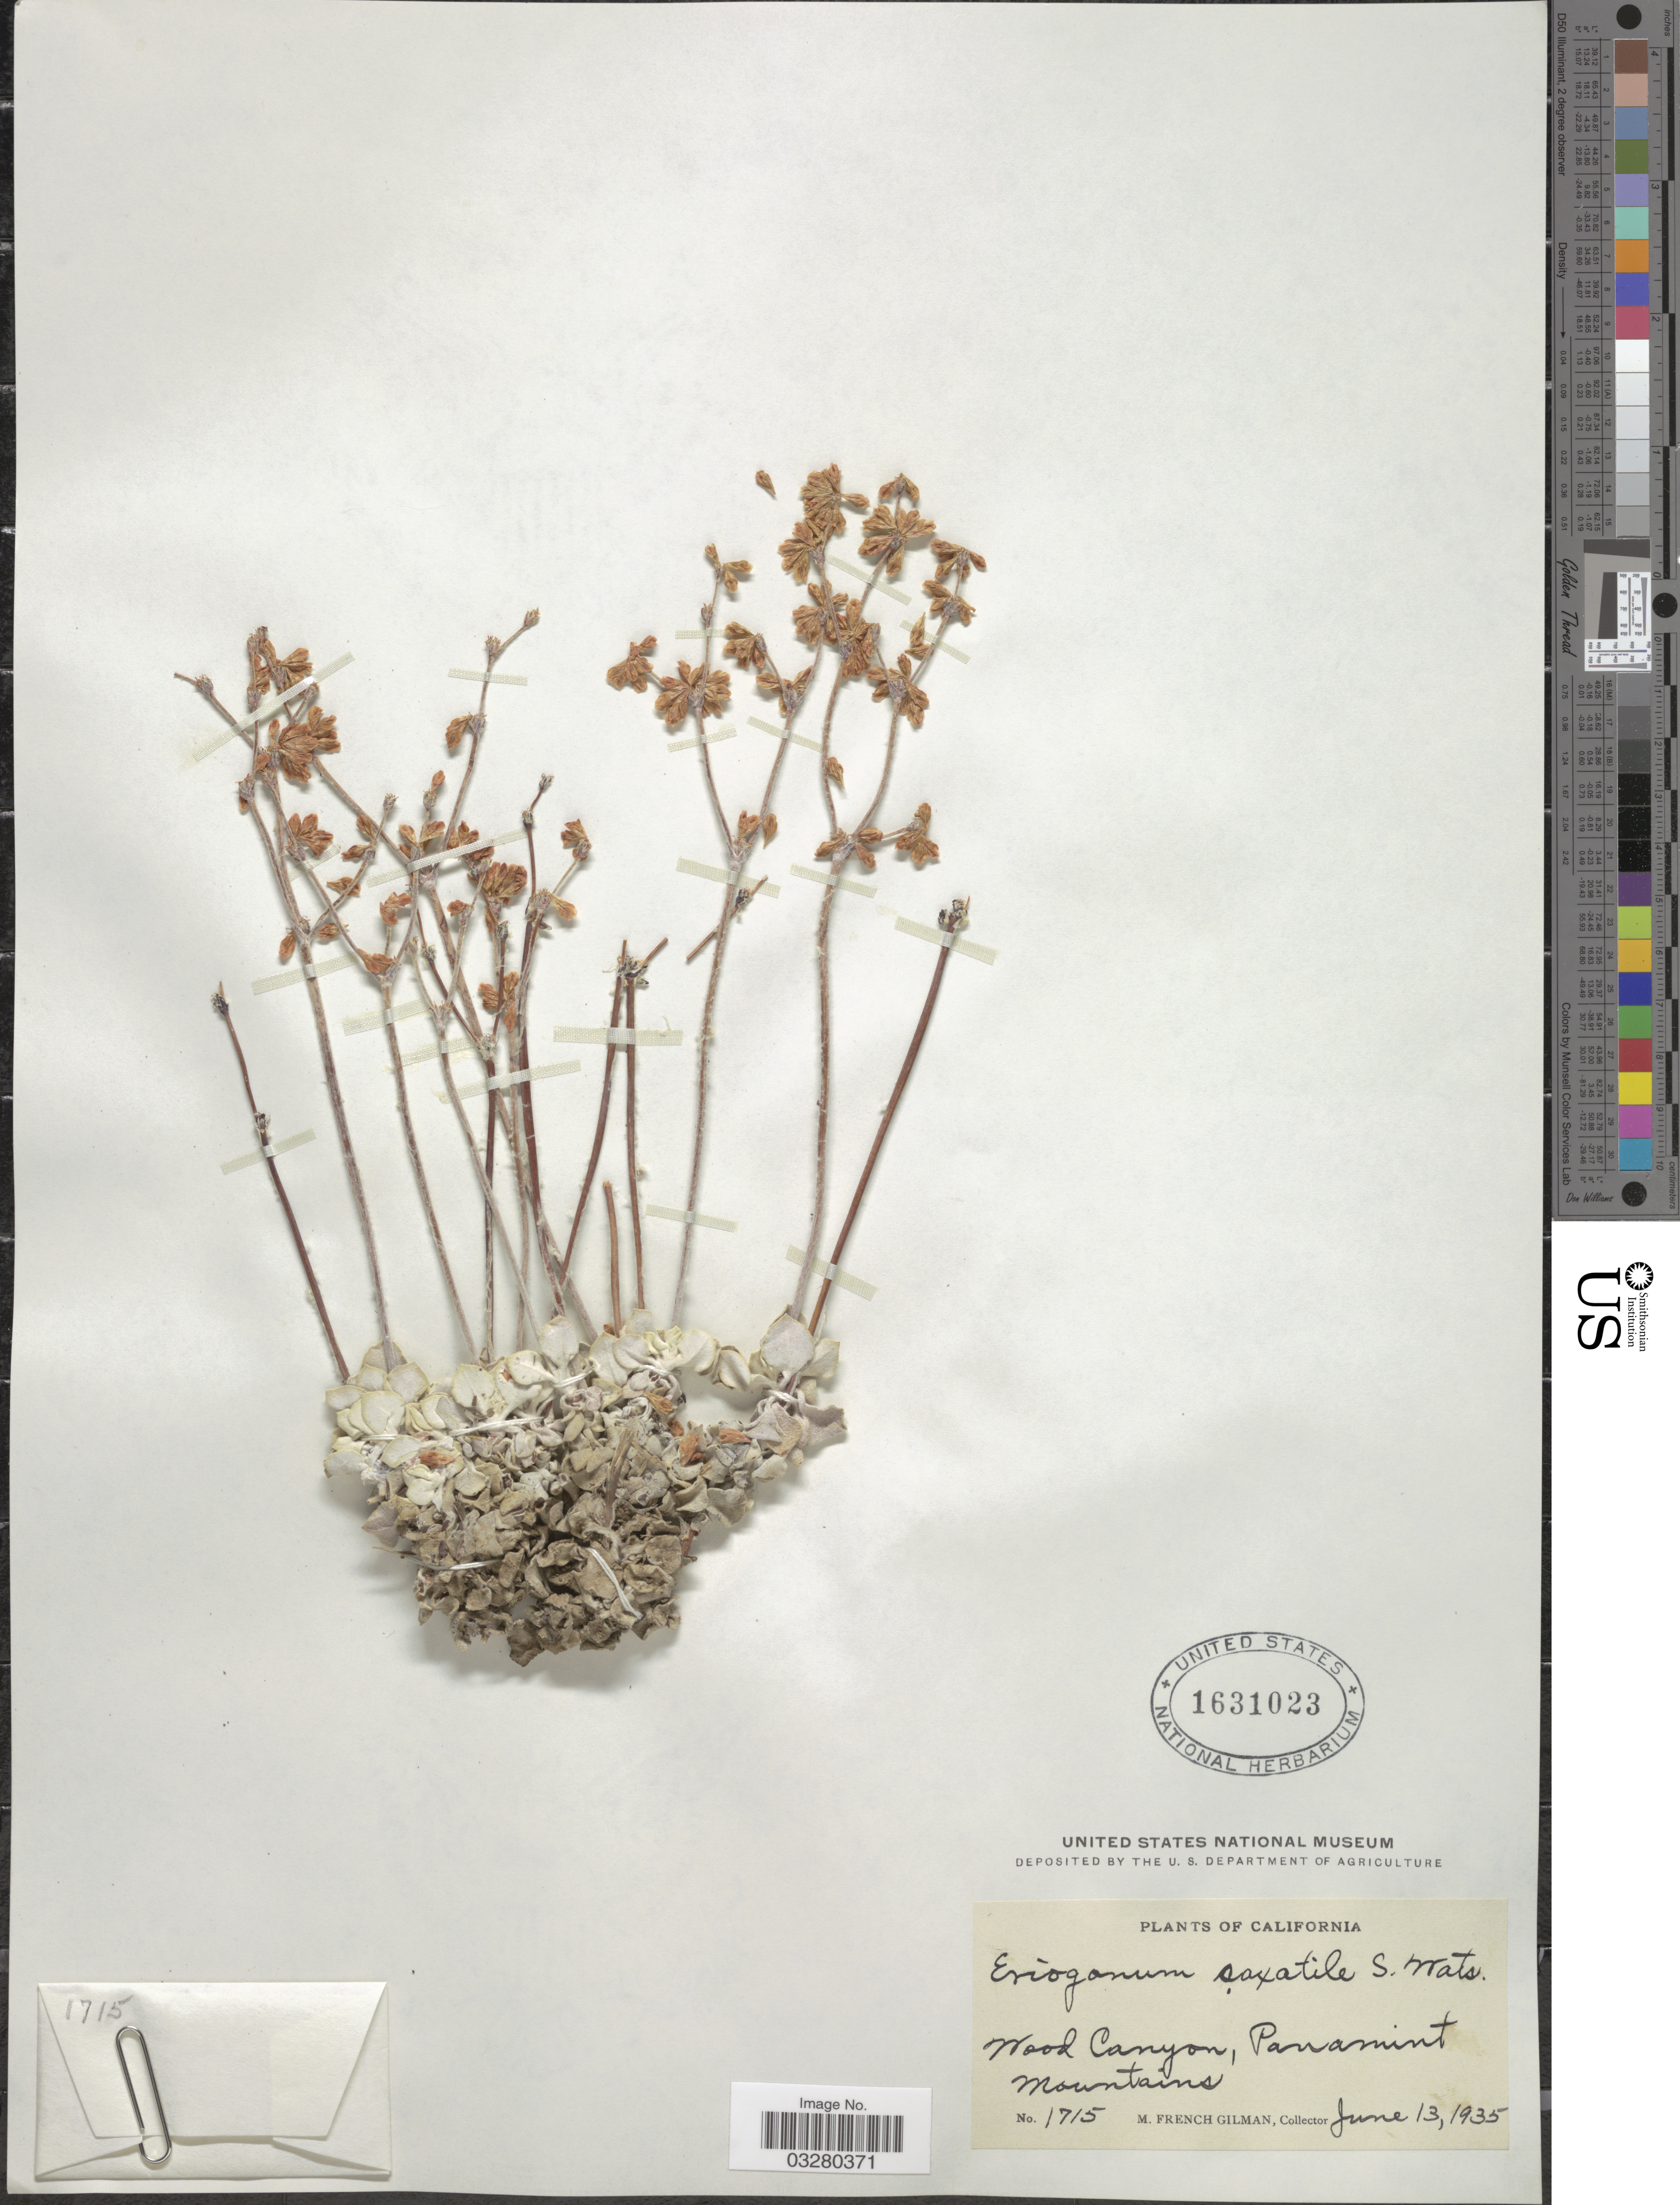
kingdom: Plantae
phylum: Tracheophyta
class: Magnoliopsida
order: Caryophyllales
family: Polygonaceae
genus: Eriogonum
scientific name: Eriogonum saxatile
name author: S. Watson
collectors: M. F. Gilman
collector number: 1715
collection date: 1935-06-13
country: United States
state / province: California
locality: Wood Canyon, Panamint Mountains.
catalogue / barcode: US 1631023